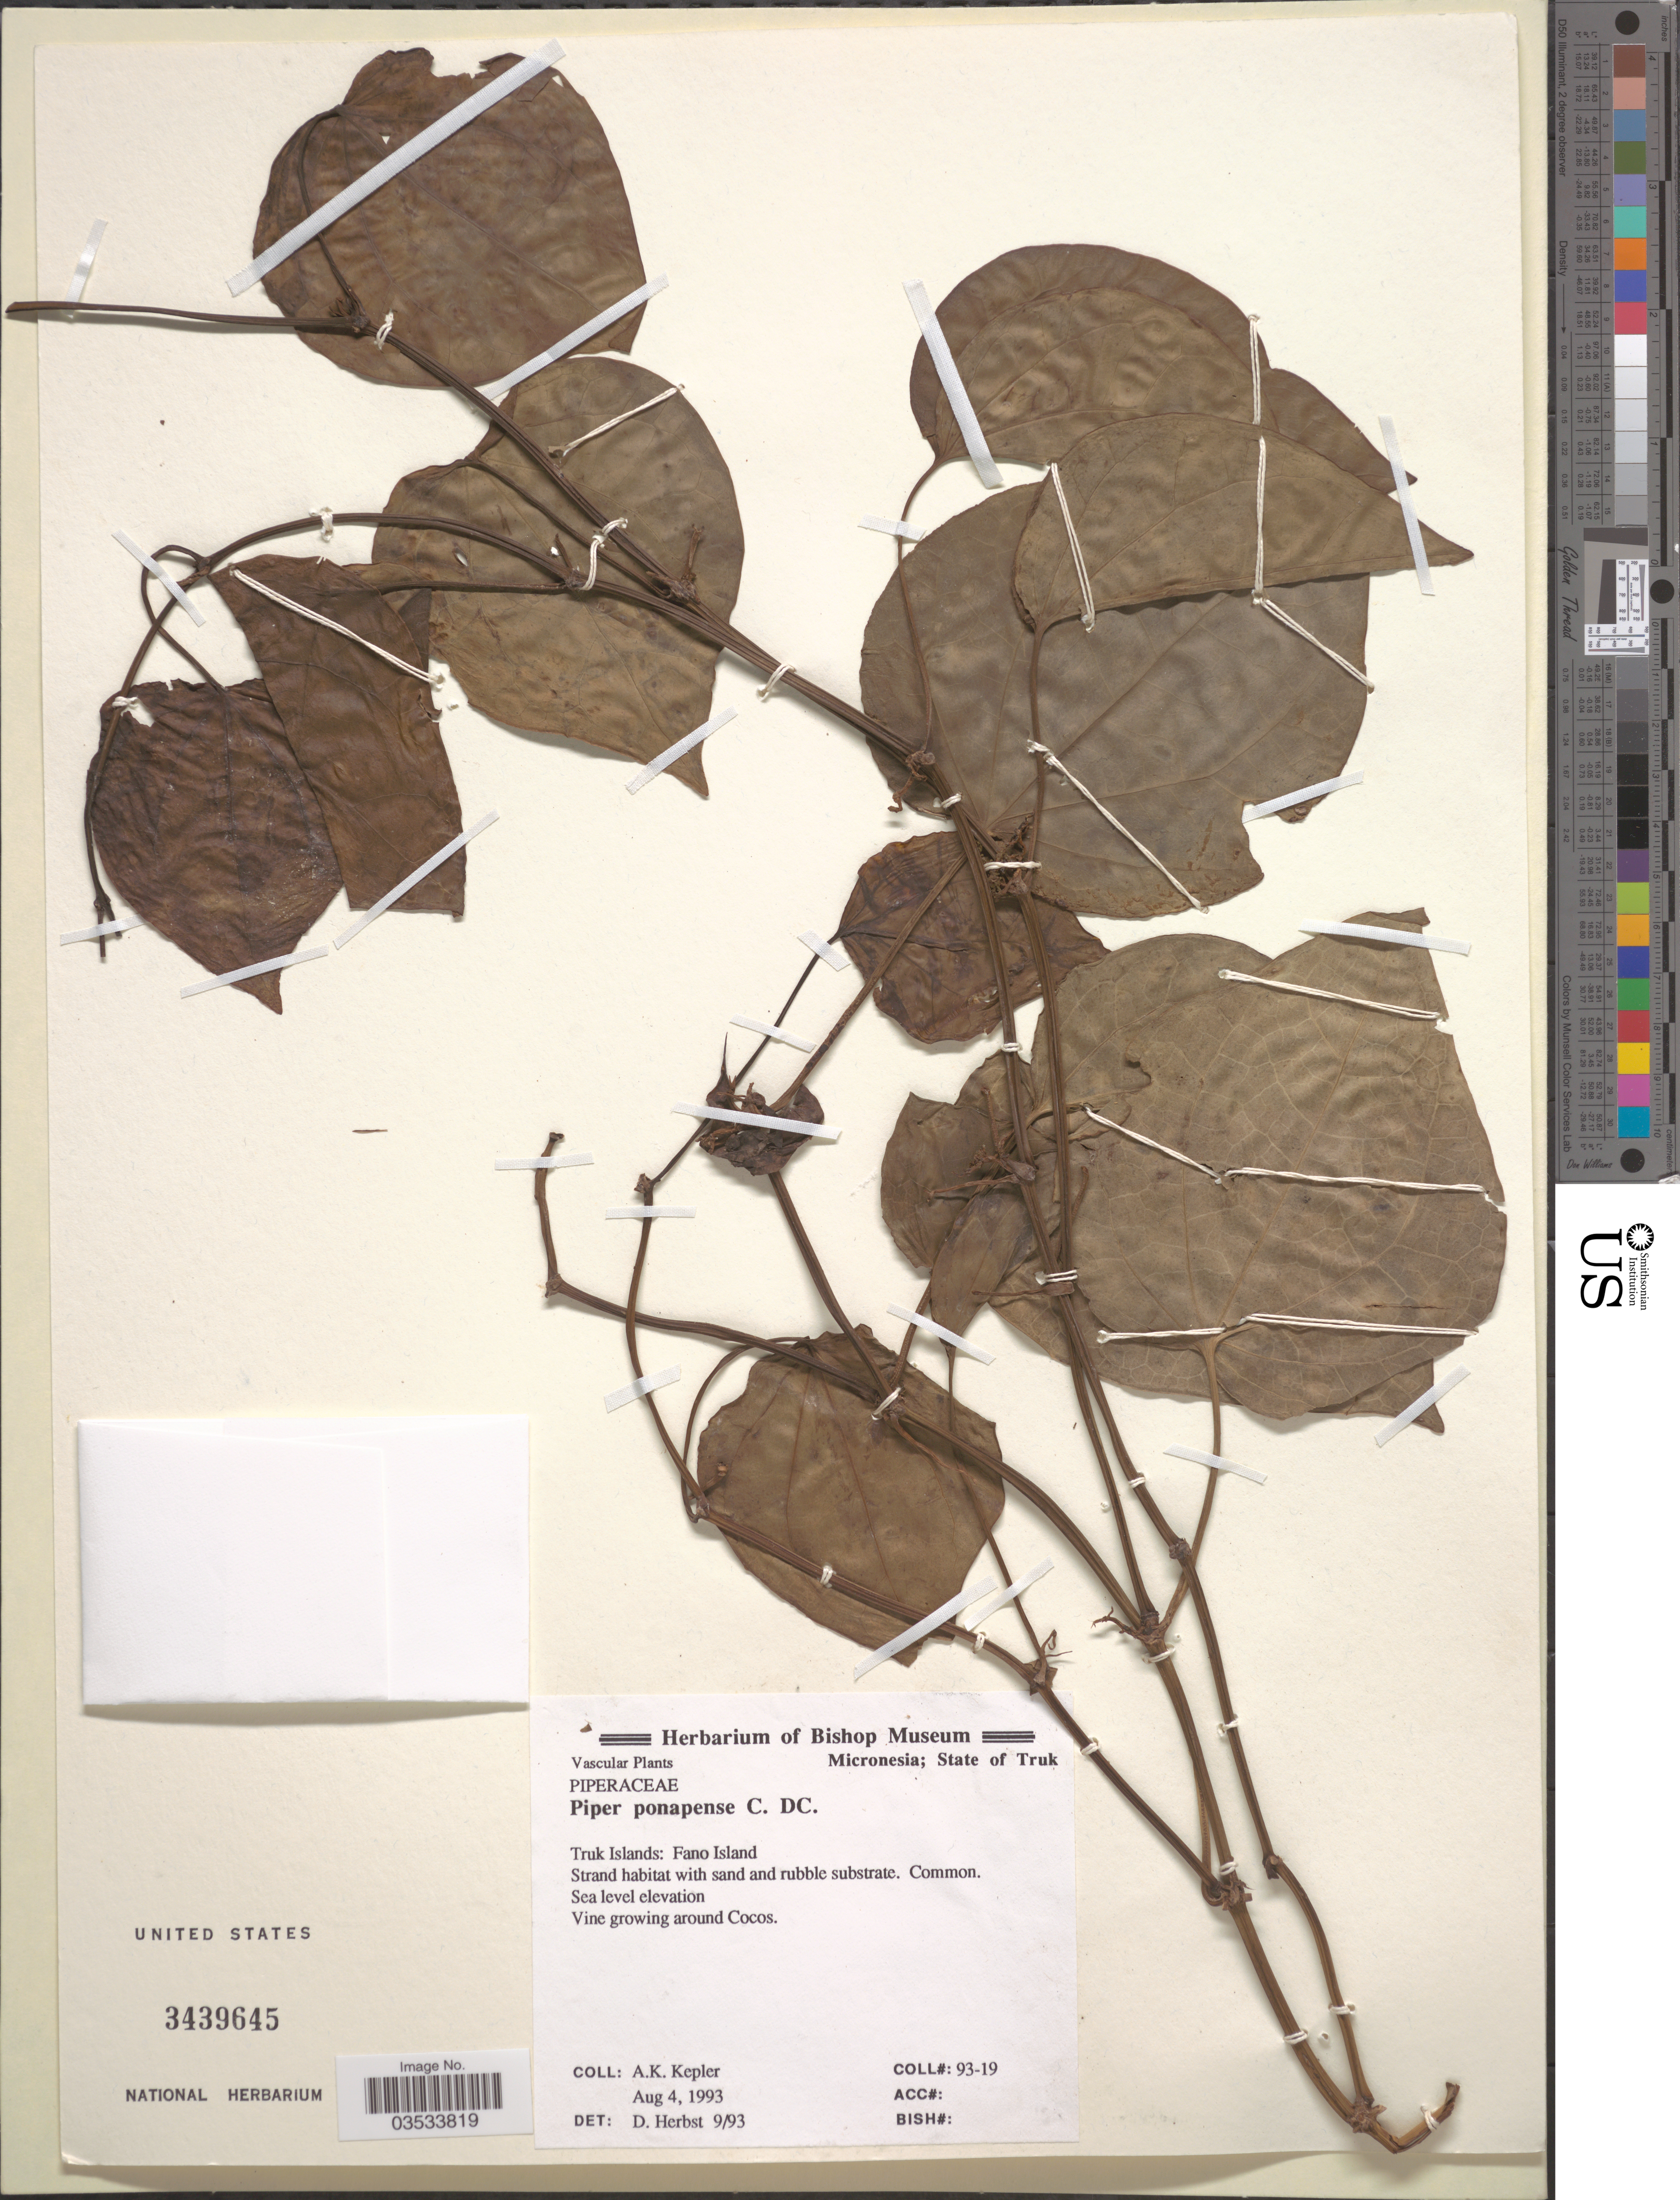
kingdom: Plantae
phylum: Tracheophyta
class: Magnoliopsida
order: Piperales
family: Piperaceae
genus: Piper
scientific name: Piper ponapense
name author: C. DC.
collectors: A. K. Kepler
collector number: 93-19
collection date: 1993-08-04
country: Micronesia, Federated States of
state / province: Truk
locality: Truk Islands: Fano Island.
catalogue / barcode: US 3439645